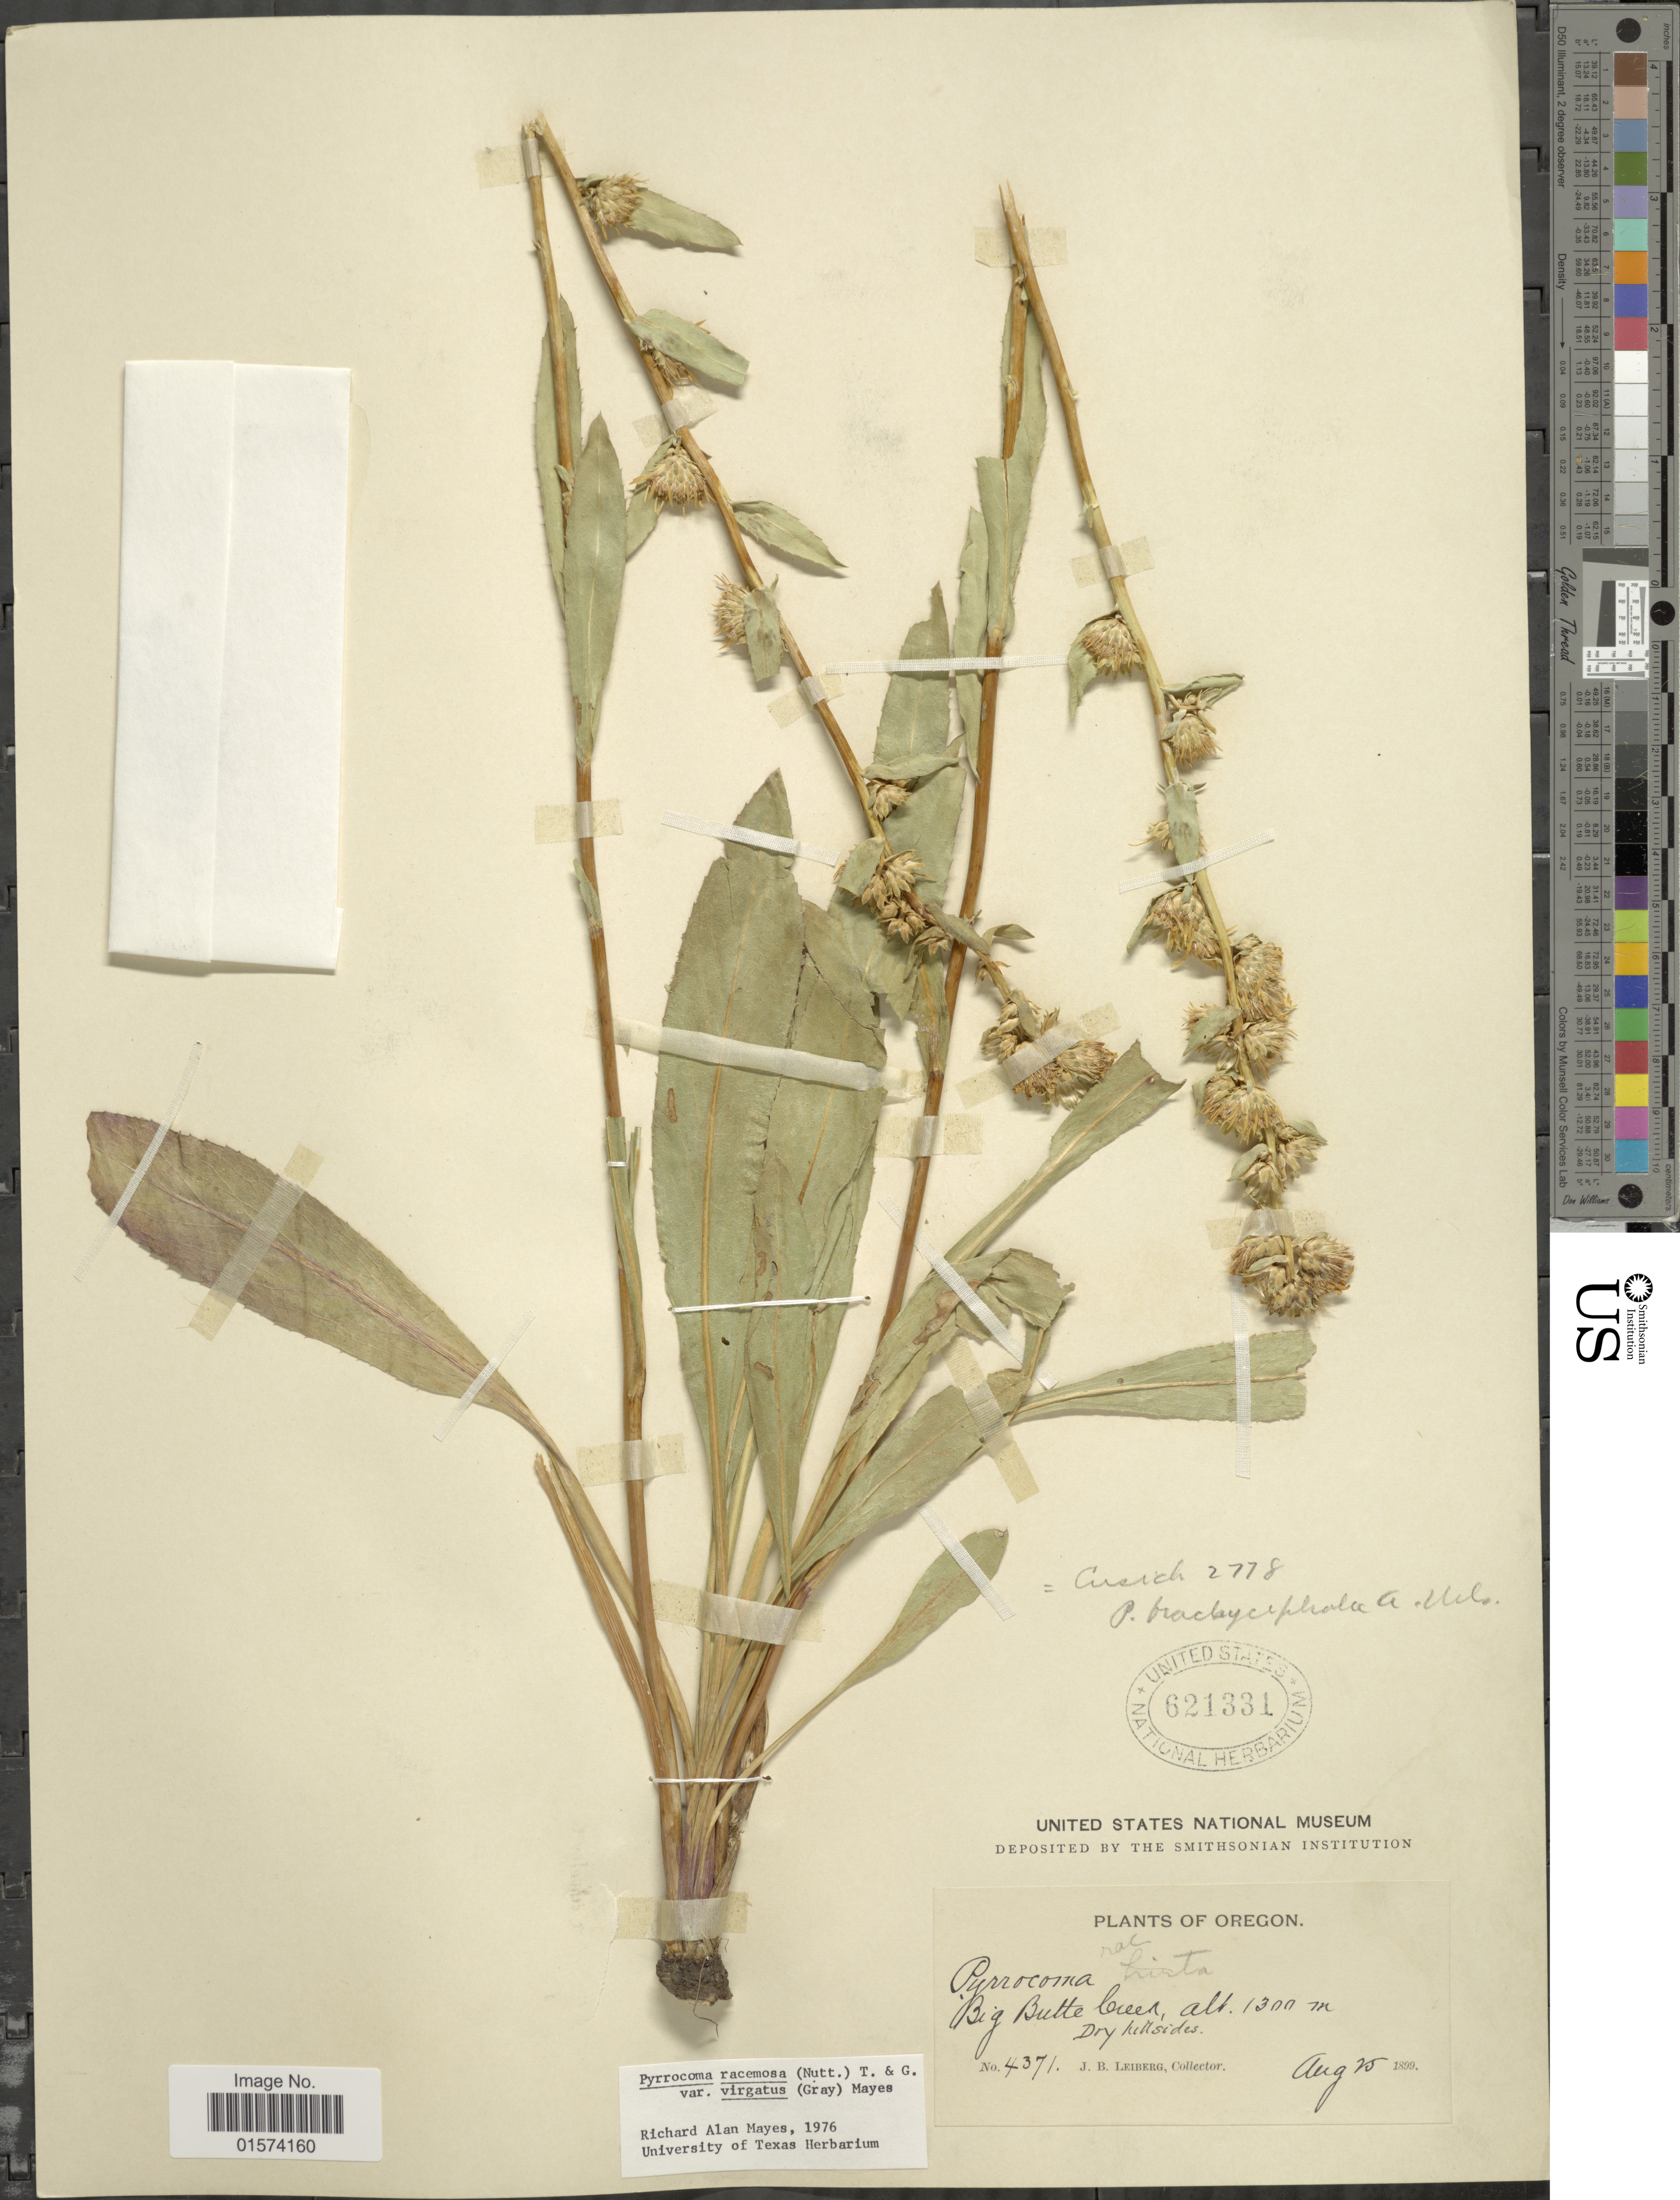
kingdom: Plantae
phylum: Tracheophyta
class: Magnoliopsida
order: Asterales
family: Asteraceae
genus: Pyrrocoma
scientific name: Pyrrocoma racemosa var. virgata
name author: Mayes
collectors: J. B. Leiberg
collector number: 4371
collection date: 1899-08-25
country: United States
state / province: Oregon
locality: Big Butte Creek, Dry hillside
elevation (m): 1300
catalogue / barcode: US 621331